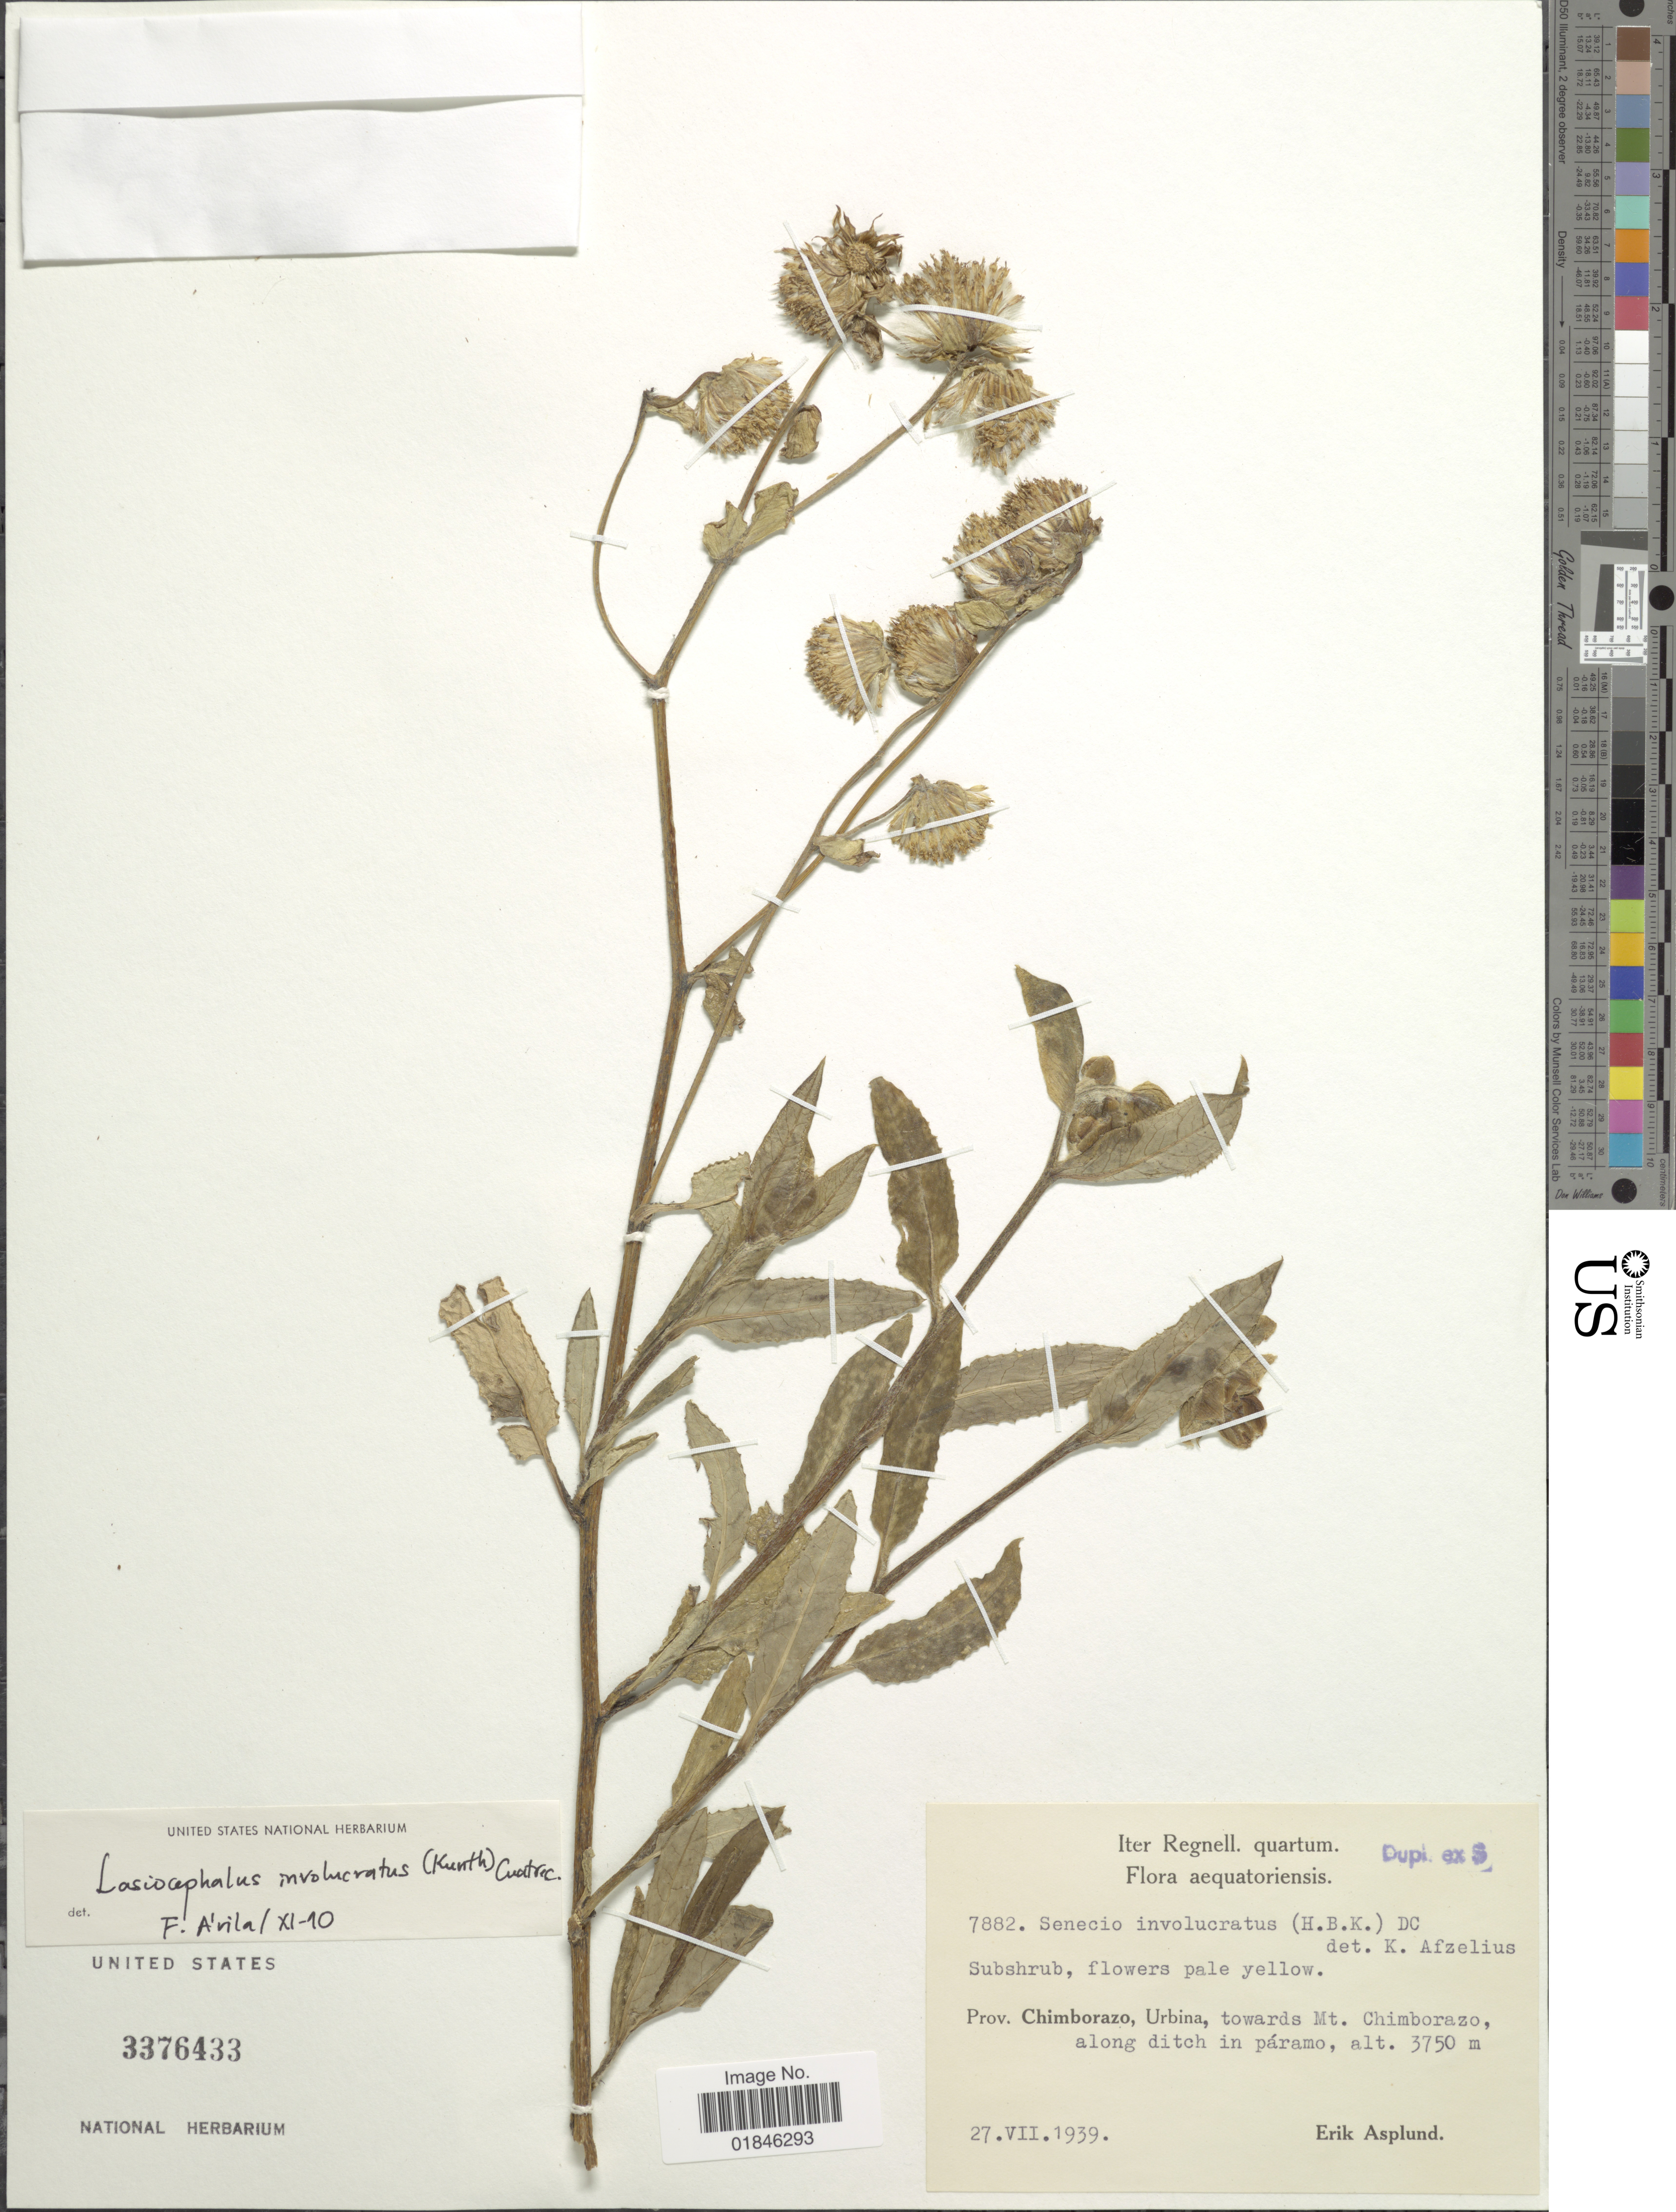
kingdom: Plantae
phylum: Tracheophyta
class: Magnoliopsida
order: Asterales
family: Asteraceae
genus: Senecio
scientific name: Senecio involucratus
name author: (Kunth) DC.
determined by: Salomon, Luciana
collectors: E. Asplund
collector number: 7882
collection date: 1939-07-27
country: Ecuador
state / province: Chimborazo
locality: Prov. Chimborazo, Urbina, towards Mt. Chimborazo, along ditch in páramo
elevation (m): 3750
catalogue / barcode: US 3376433